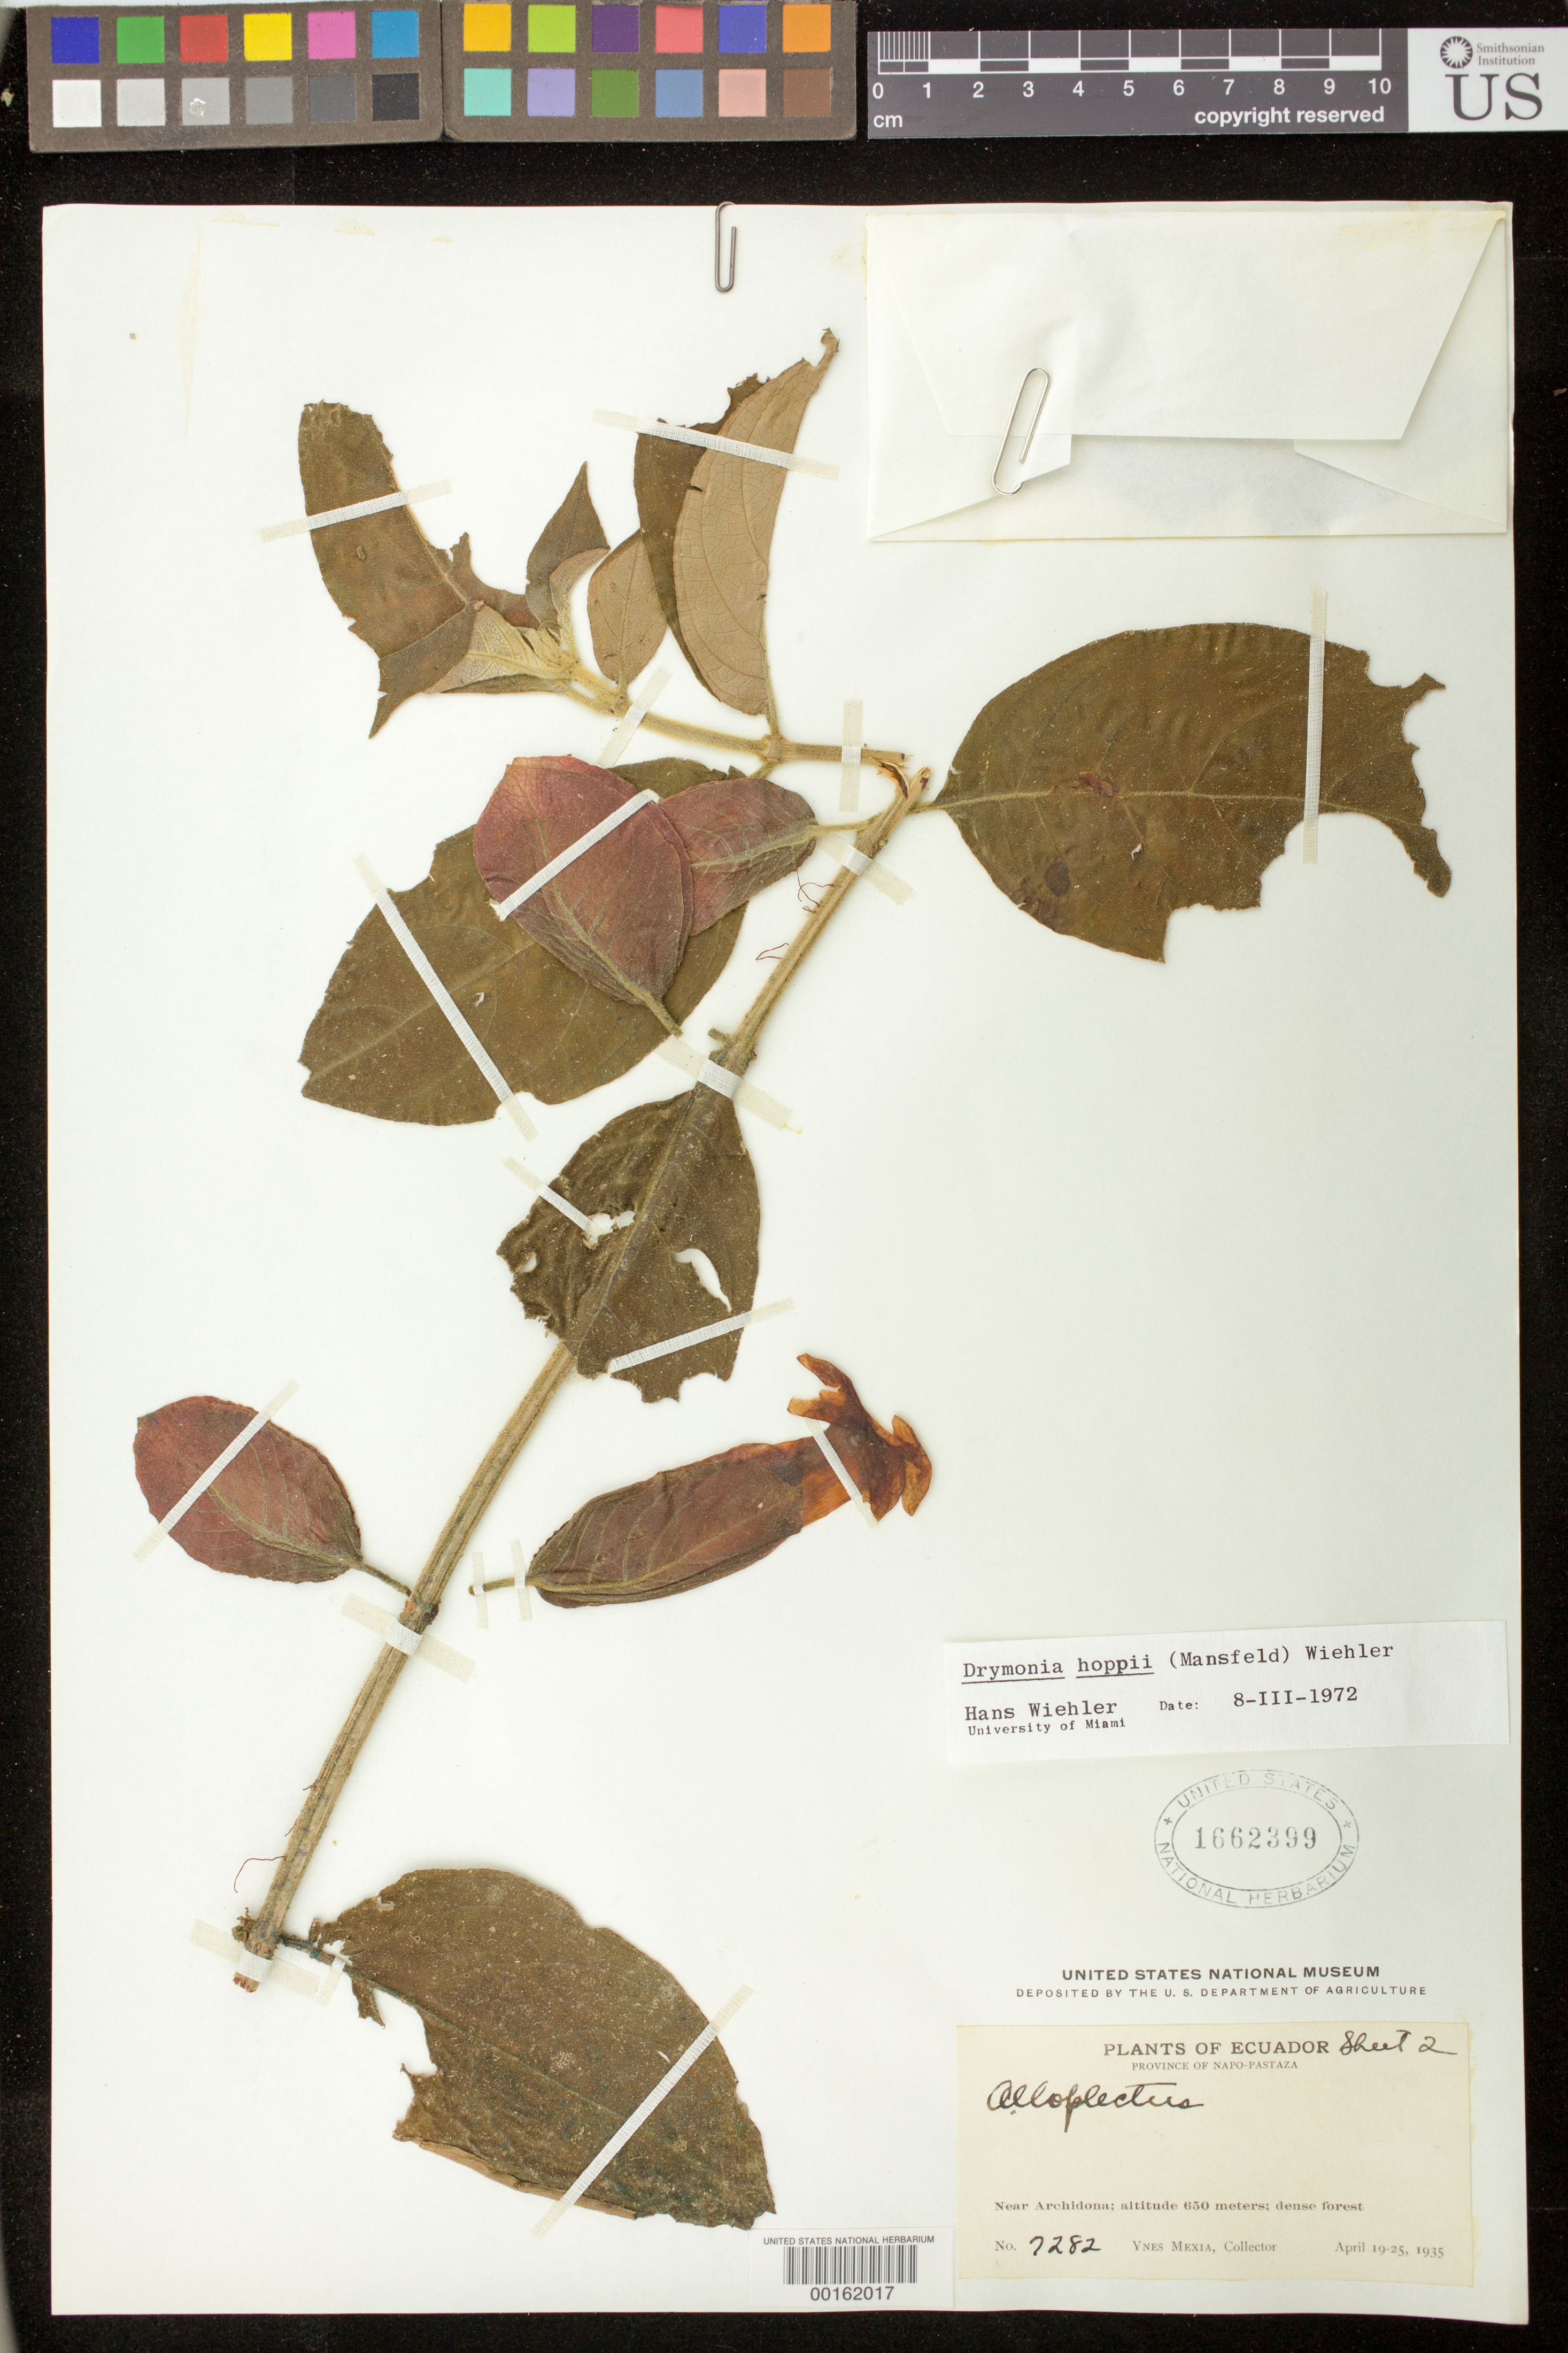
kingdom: Plantae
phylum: Tracheophyta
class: Magnoliopsida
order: Lamiales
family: Gesneriaceae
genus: Drymonia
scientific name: Drymonia hoppii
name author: (Mansf.) Wiehler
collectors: Y. Mexia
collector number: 7282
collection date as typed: Apr 1935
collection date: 1935-04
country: Ecuador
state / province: Napo / Pastaza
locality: Near Archidona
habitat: Dense forest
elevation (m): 650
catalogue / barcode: US 1662399